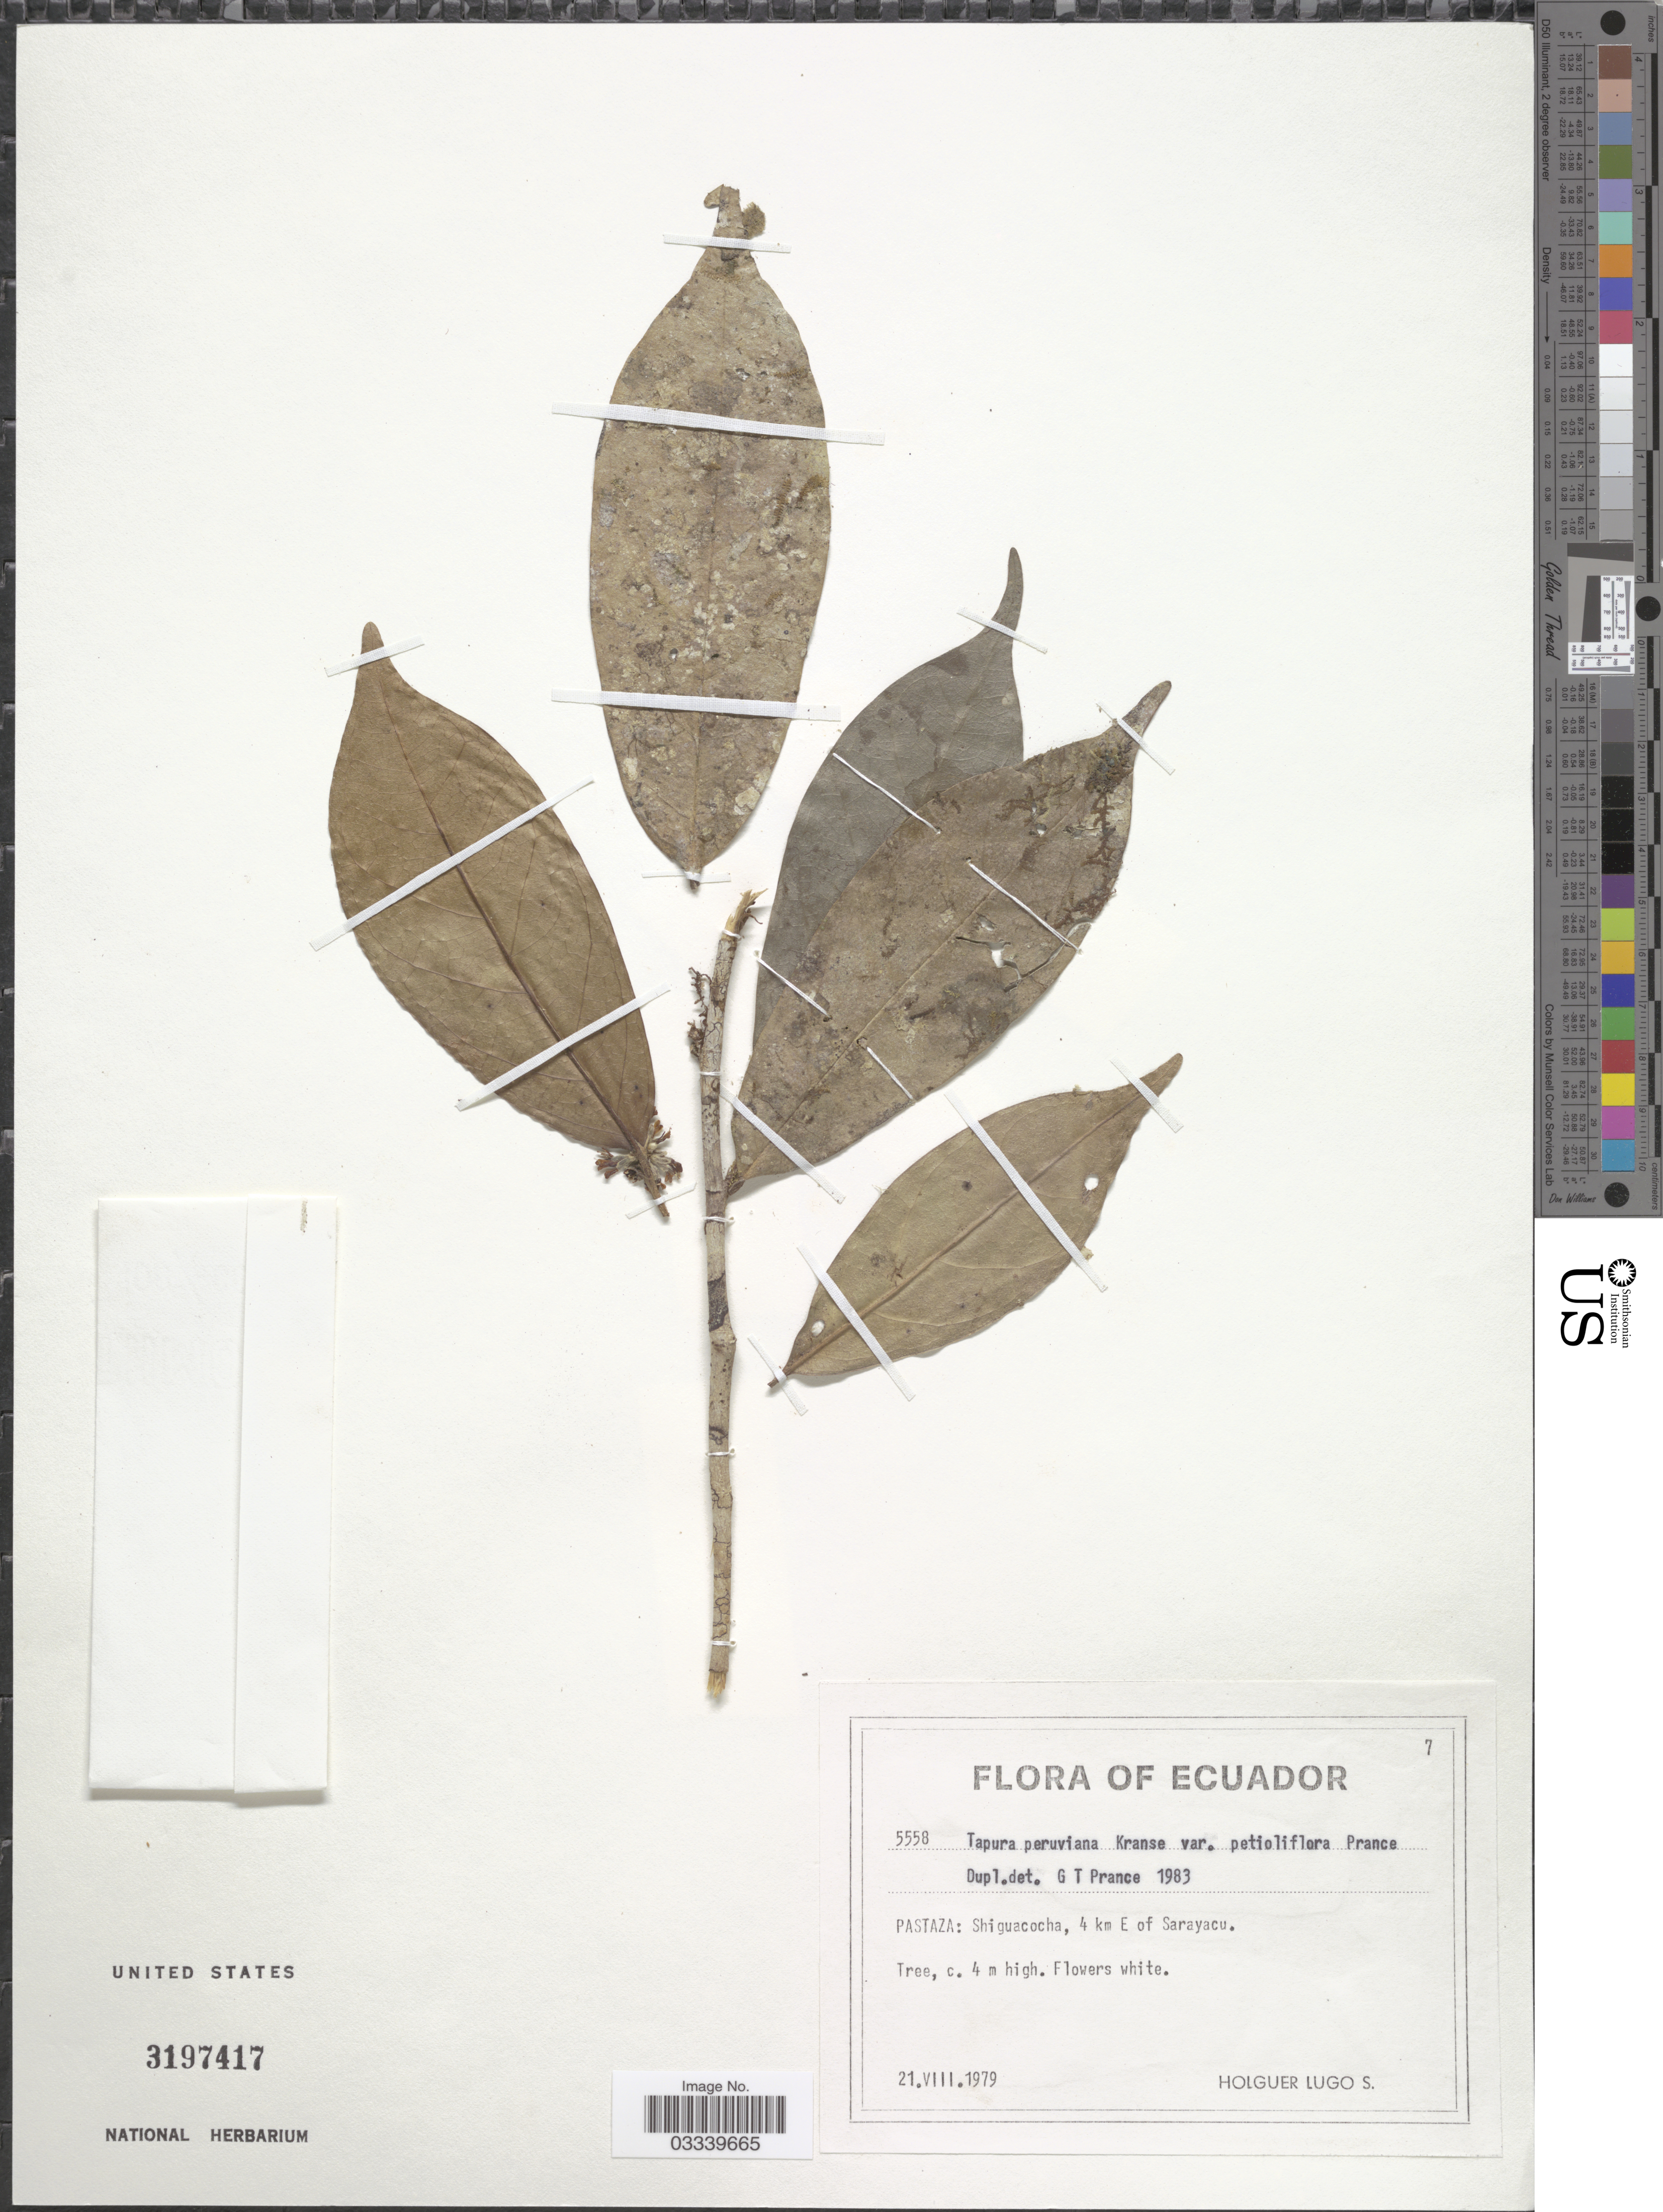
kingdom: Plantae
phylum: Tracheophyta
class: Magnoliopsida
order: Malpighiales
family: Dichapetalaceae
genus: Tapura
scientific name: Tapura peruviana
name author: K. Krause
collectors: H. Lugo S.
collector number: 5558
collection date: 1979-08-21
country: Ecuador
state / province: Pastaza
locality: Shiguacocha, 4 km E of Sarayacu.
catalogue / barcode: US 3197417